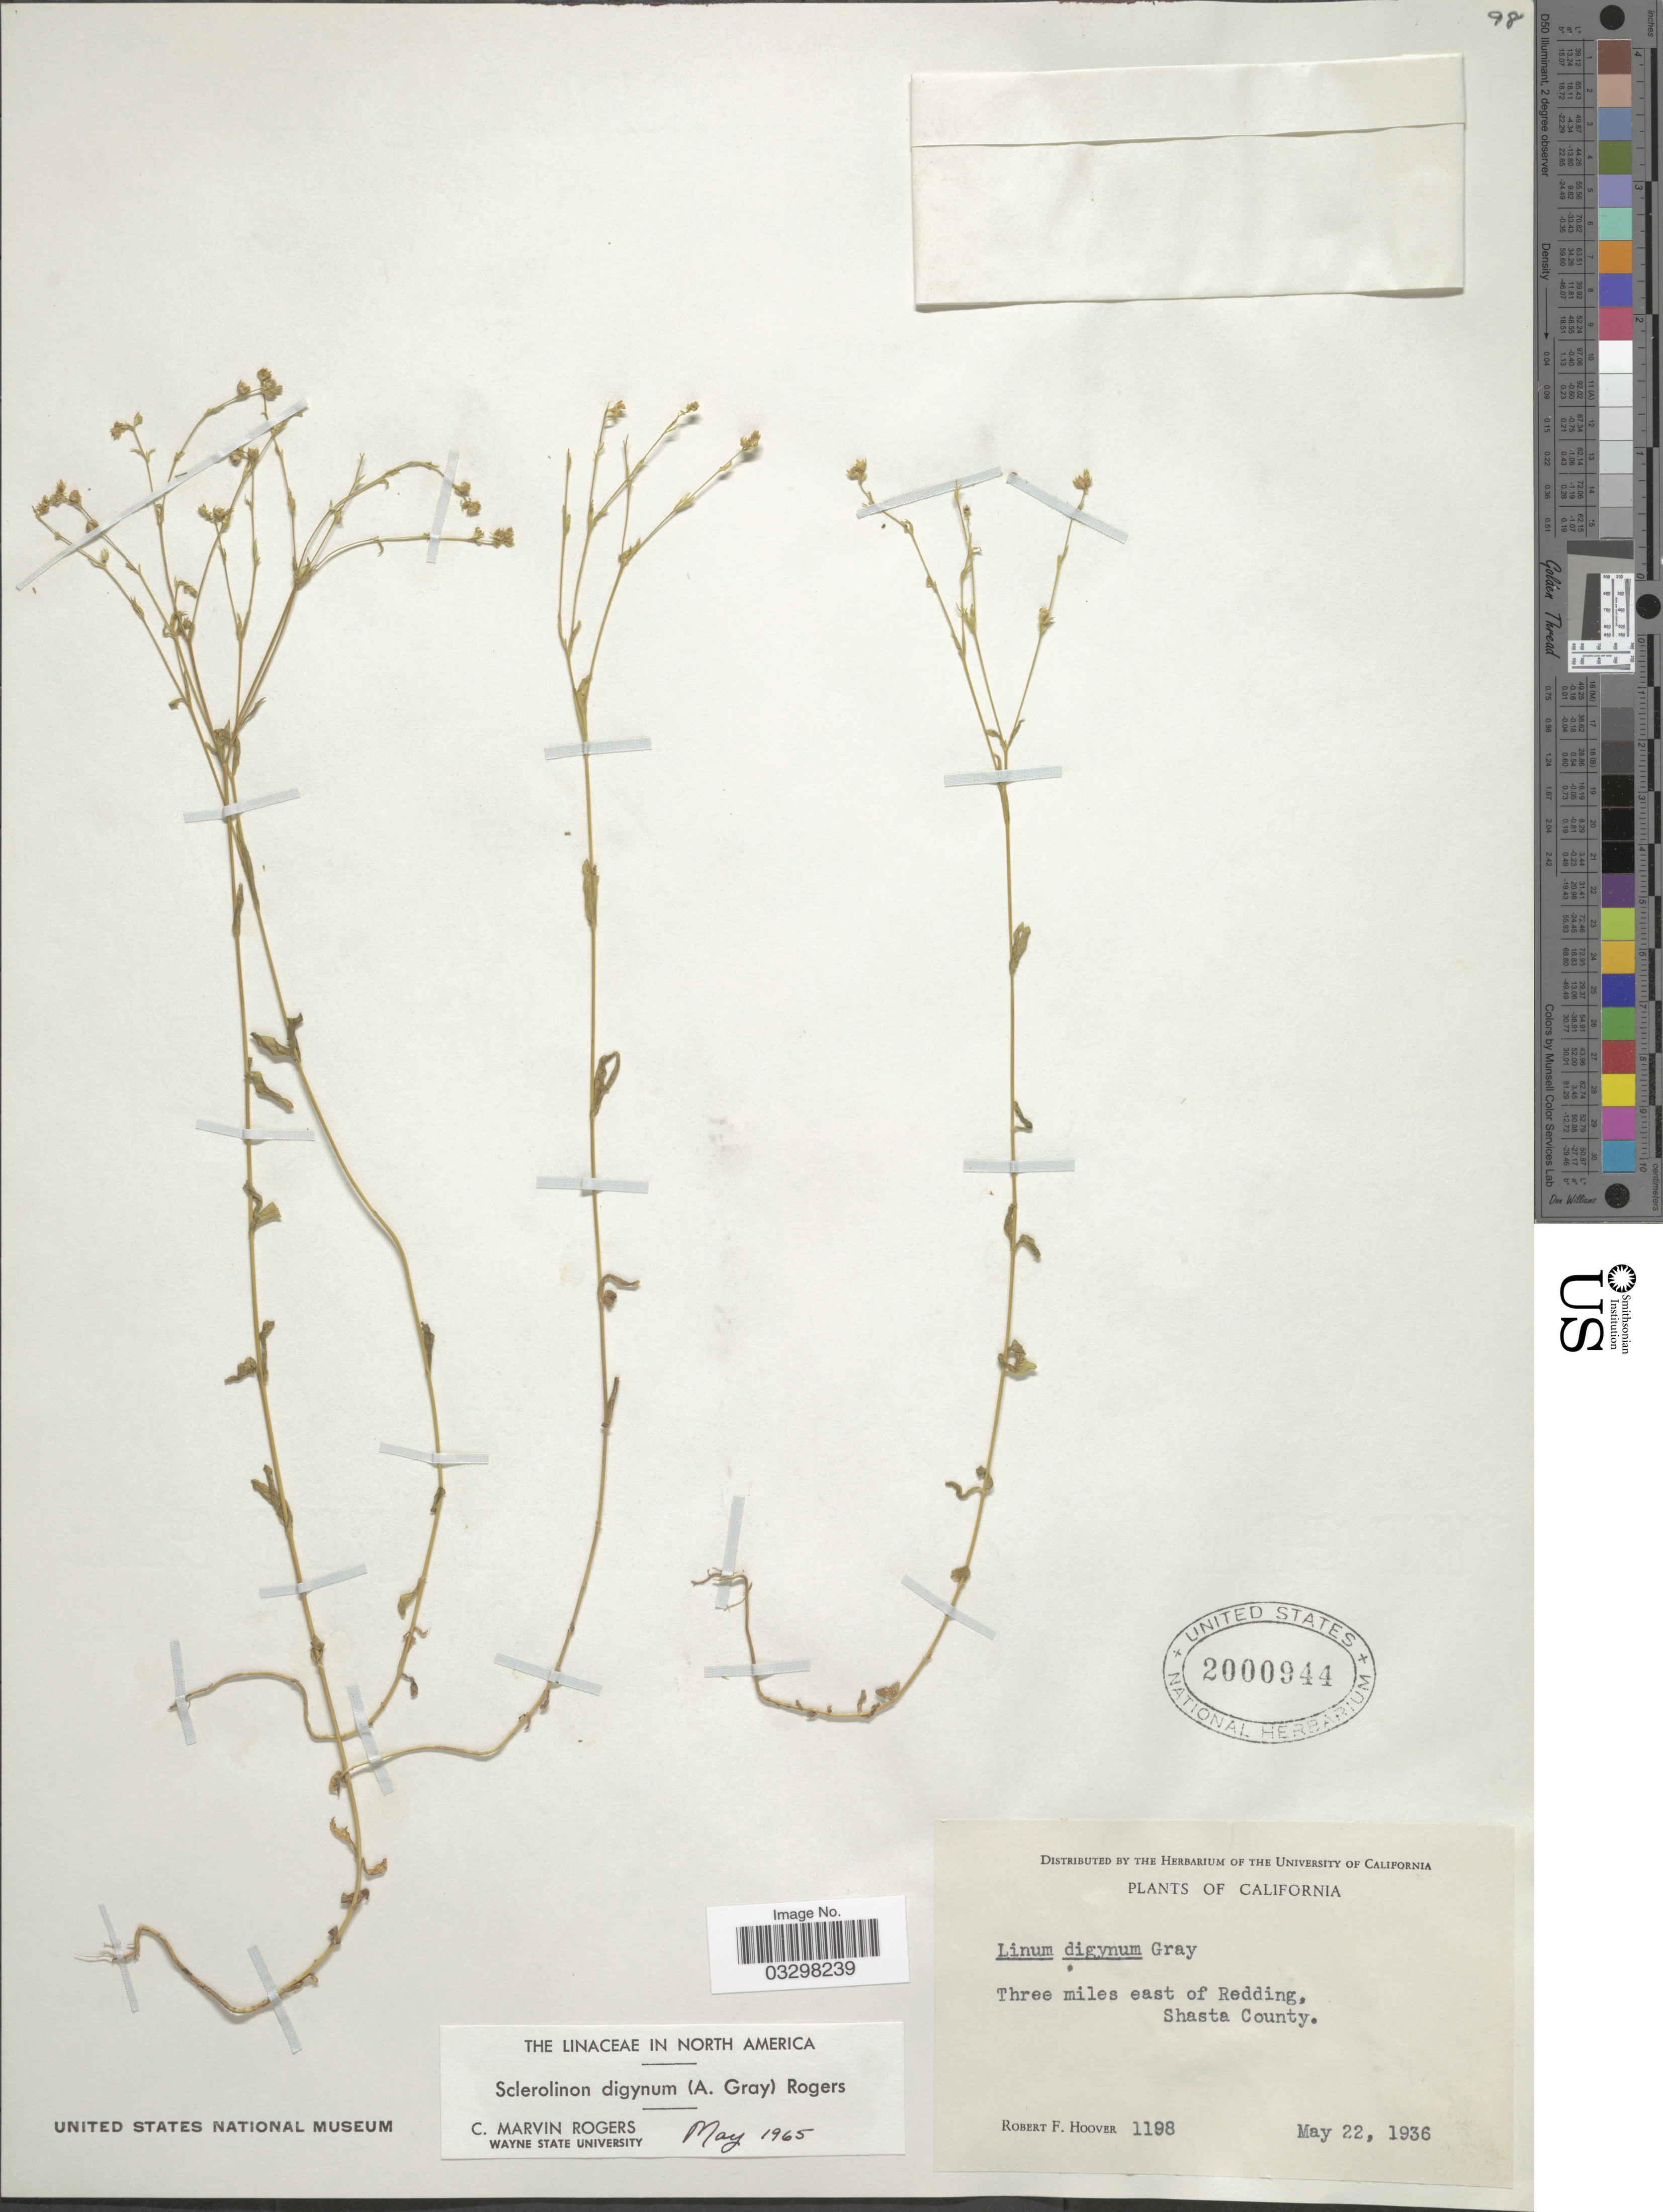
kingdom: Plantae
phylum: Tracheophyta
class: Magnoliopsida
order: Malpighiales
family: Linaceae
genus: Linum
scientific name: Linum digynum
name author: A. Gray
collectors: R. F. Hoover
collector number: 1198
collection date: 1936-05-22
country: United States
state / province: California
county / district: Shasta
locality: Three miles east of Redding. Shasta County.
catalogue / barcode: US 2000944